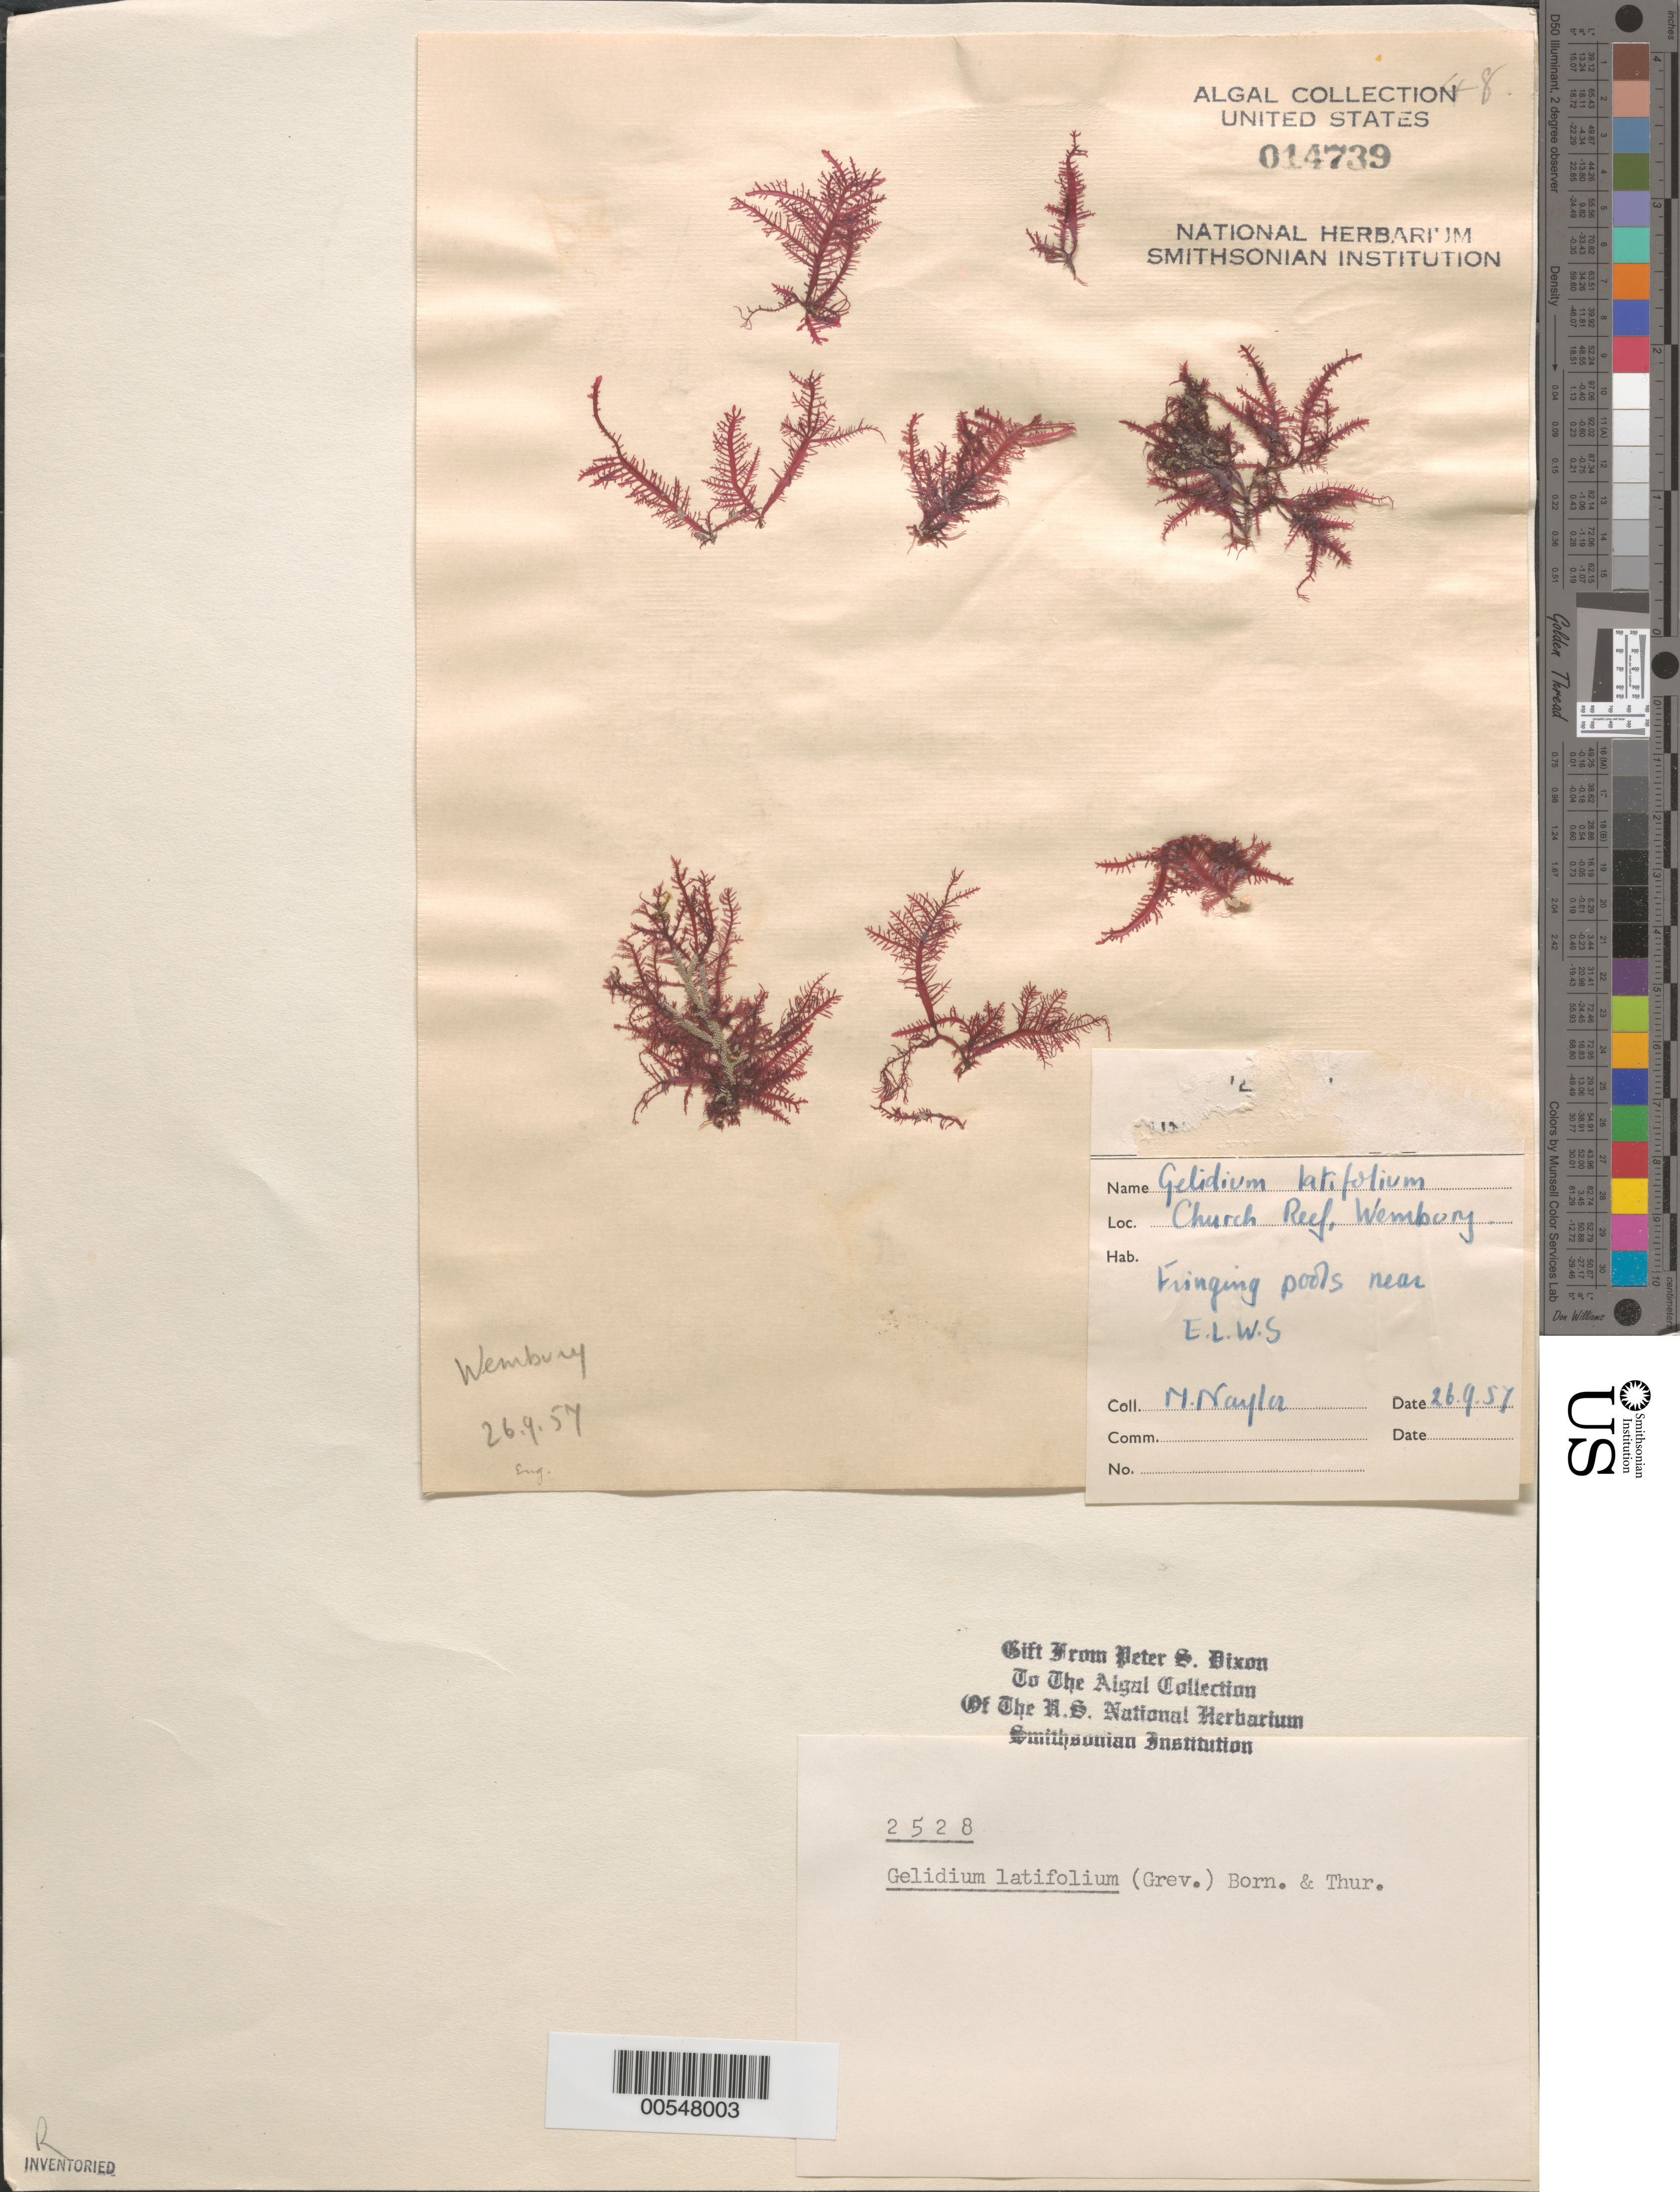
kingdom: Plantae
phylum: Rhodophyta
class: Florideophyceae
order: Gelidiales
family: Gelidiaceae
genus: Gelidium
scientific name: Gelidium spinosum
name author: (S.G. Gmel.) P.C. Silva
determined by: Algae name updating Project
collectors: M. Roberts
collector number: PSD 2528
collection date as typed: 26 Sep 1957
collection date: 1957-09-26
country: United Kingdom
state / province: England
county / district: Devon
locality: Church Reef, Wembury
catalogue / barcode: US 14739